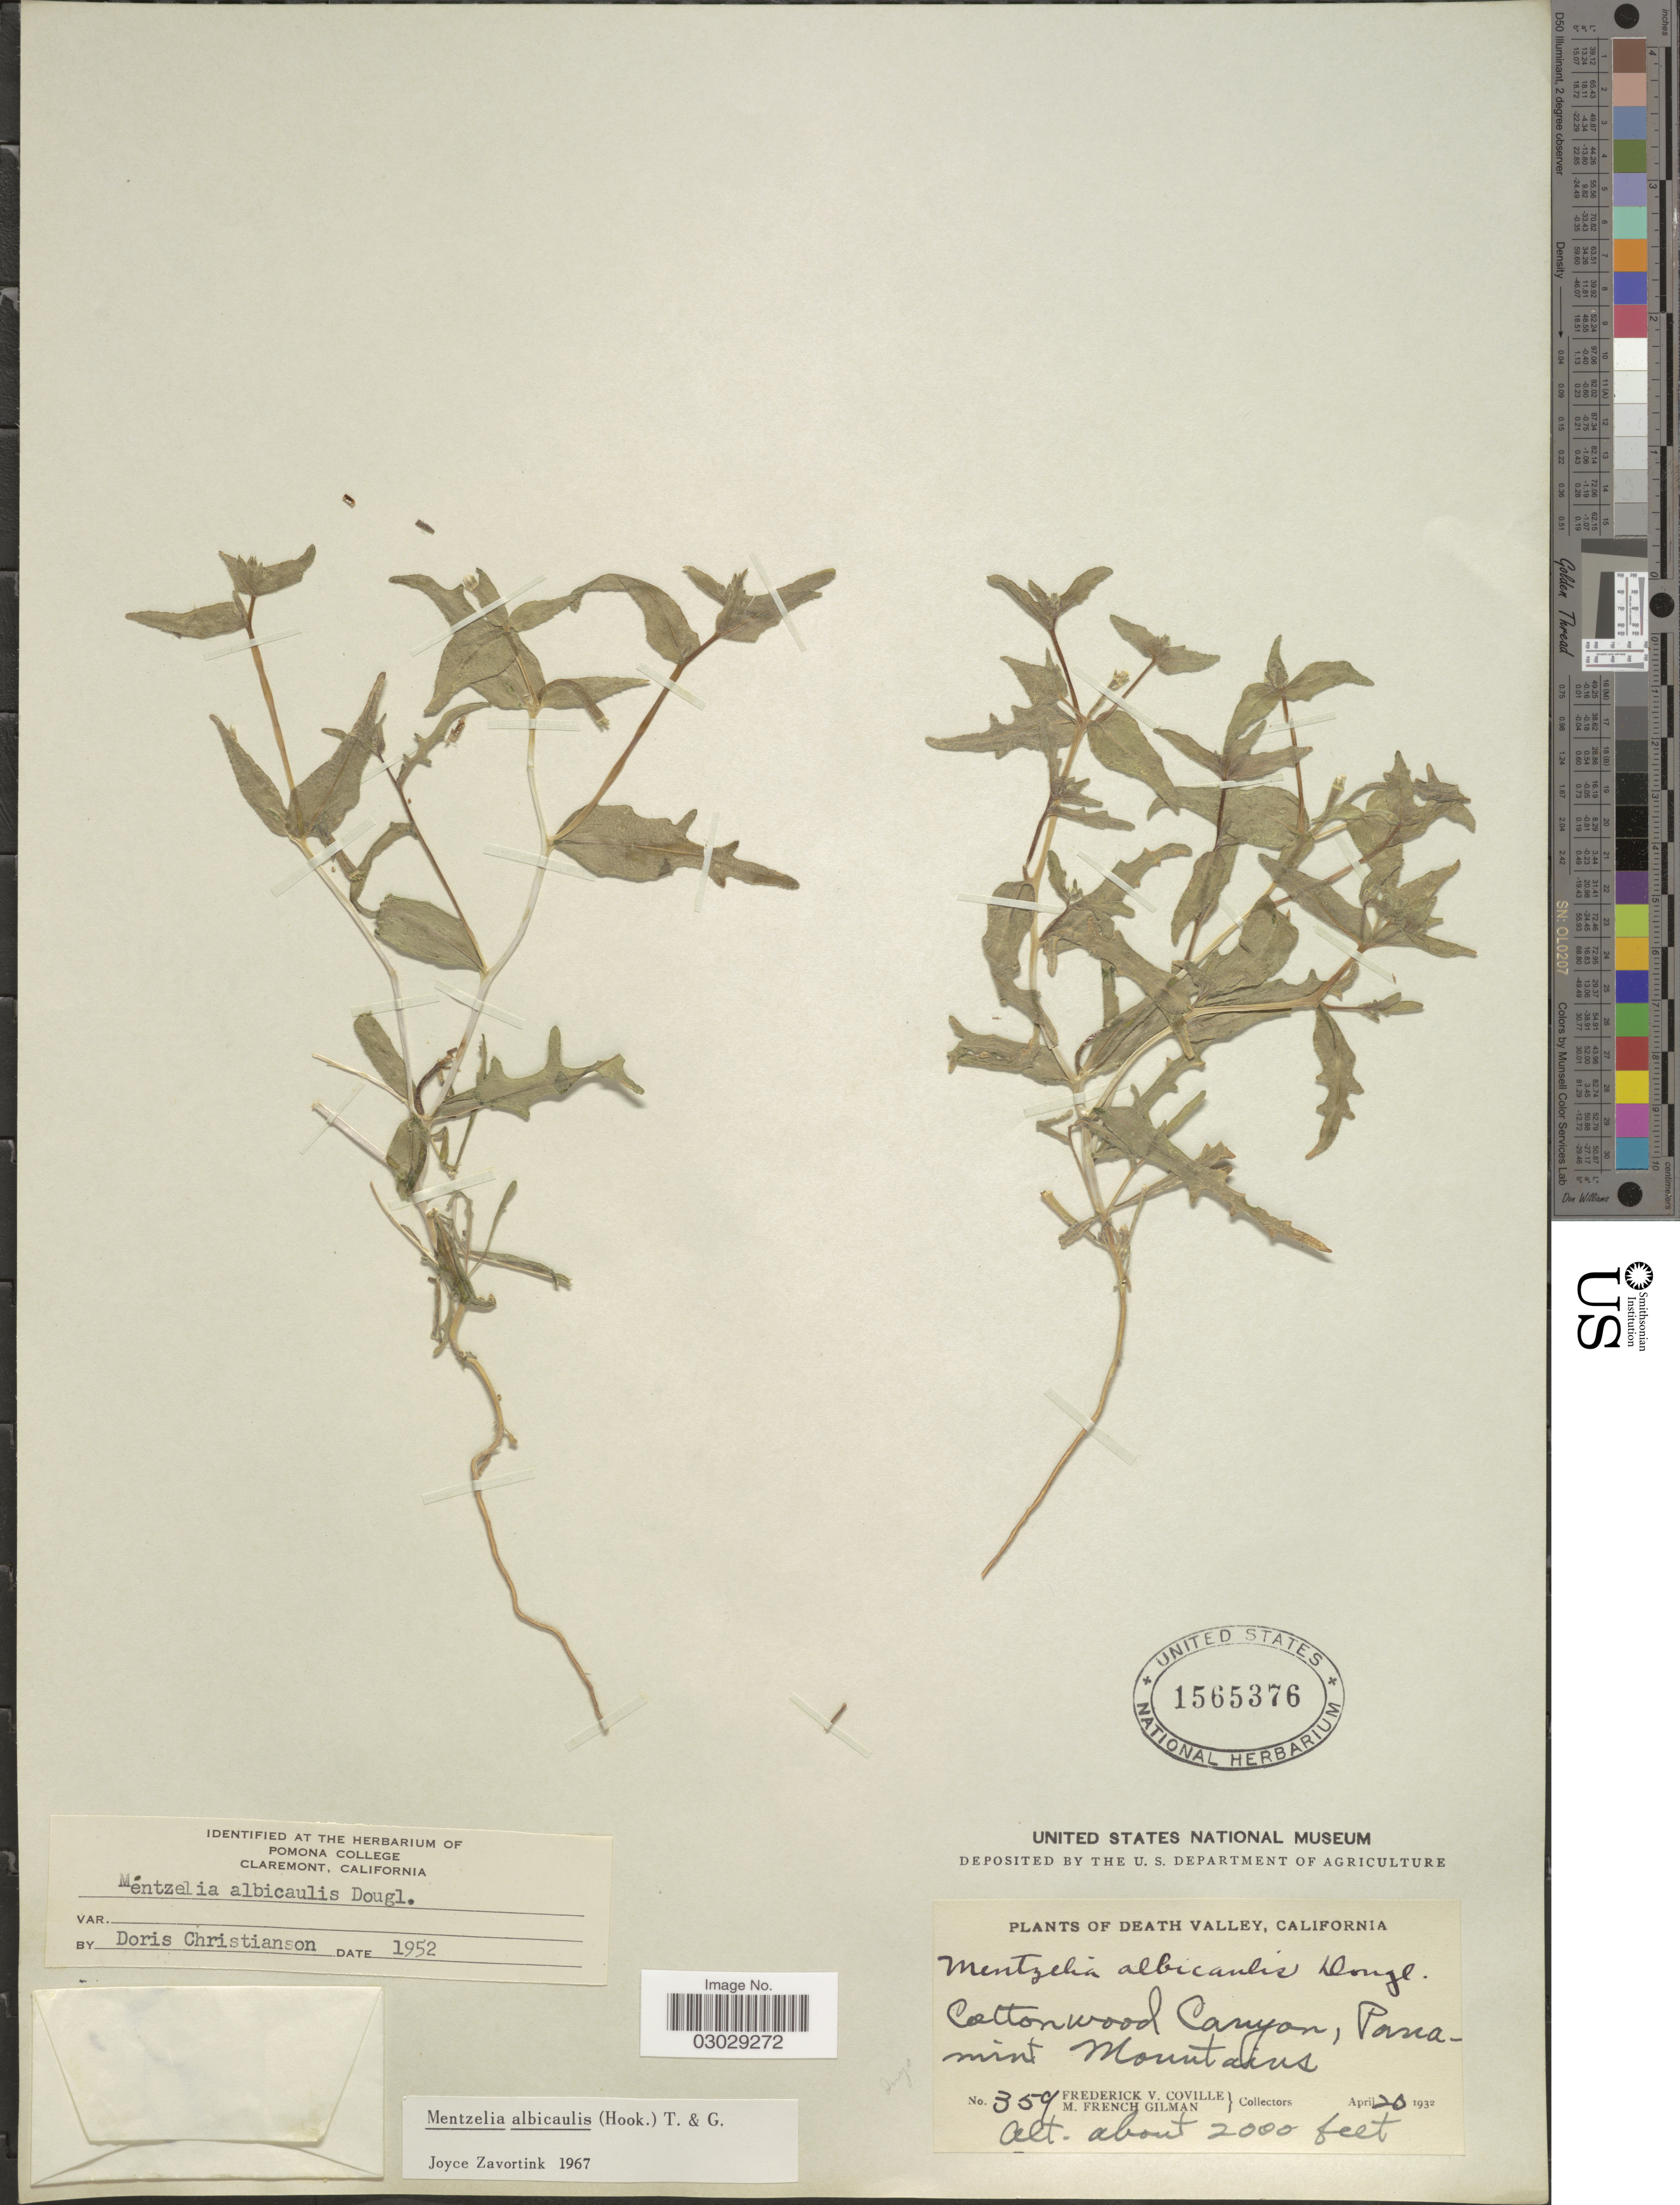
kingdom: Plantae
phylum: Tracheophyta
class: Magnoliopsida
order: Cornales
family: Loasaceae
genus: Mentzelia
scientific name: Mentzelia albicaulis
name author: (Douglas ex Hook.) Douglas ex Torr. & A. Gray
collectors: F. V. Coville & M. F. Gilman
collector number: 359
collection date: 1932-04-20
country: United States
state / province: California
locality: Death Valley. Cottonwood Canyon, Panamint Mountains. Inyo.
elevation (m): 610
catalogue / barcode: US 1565376